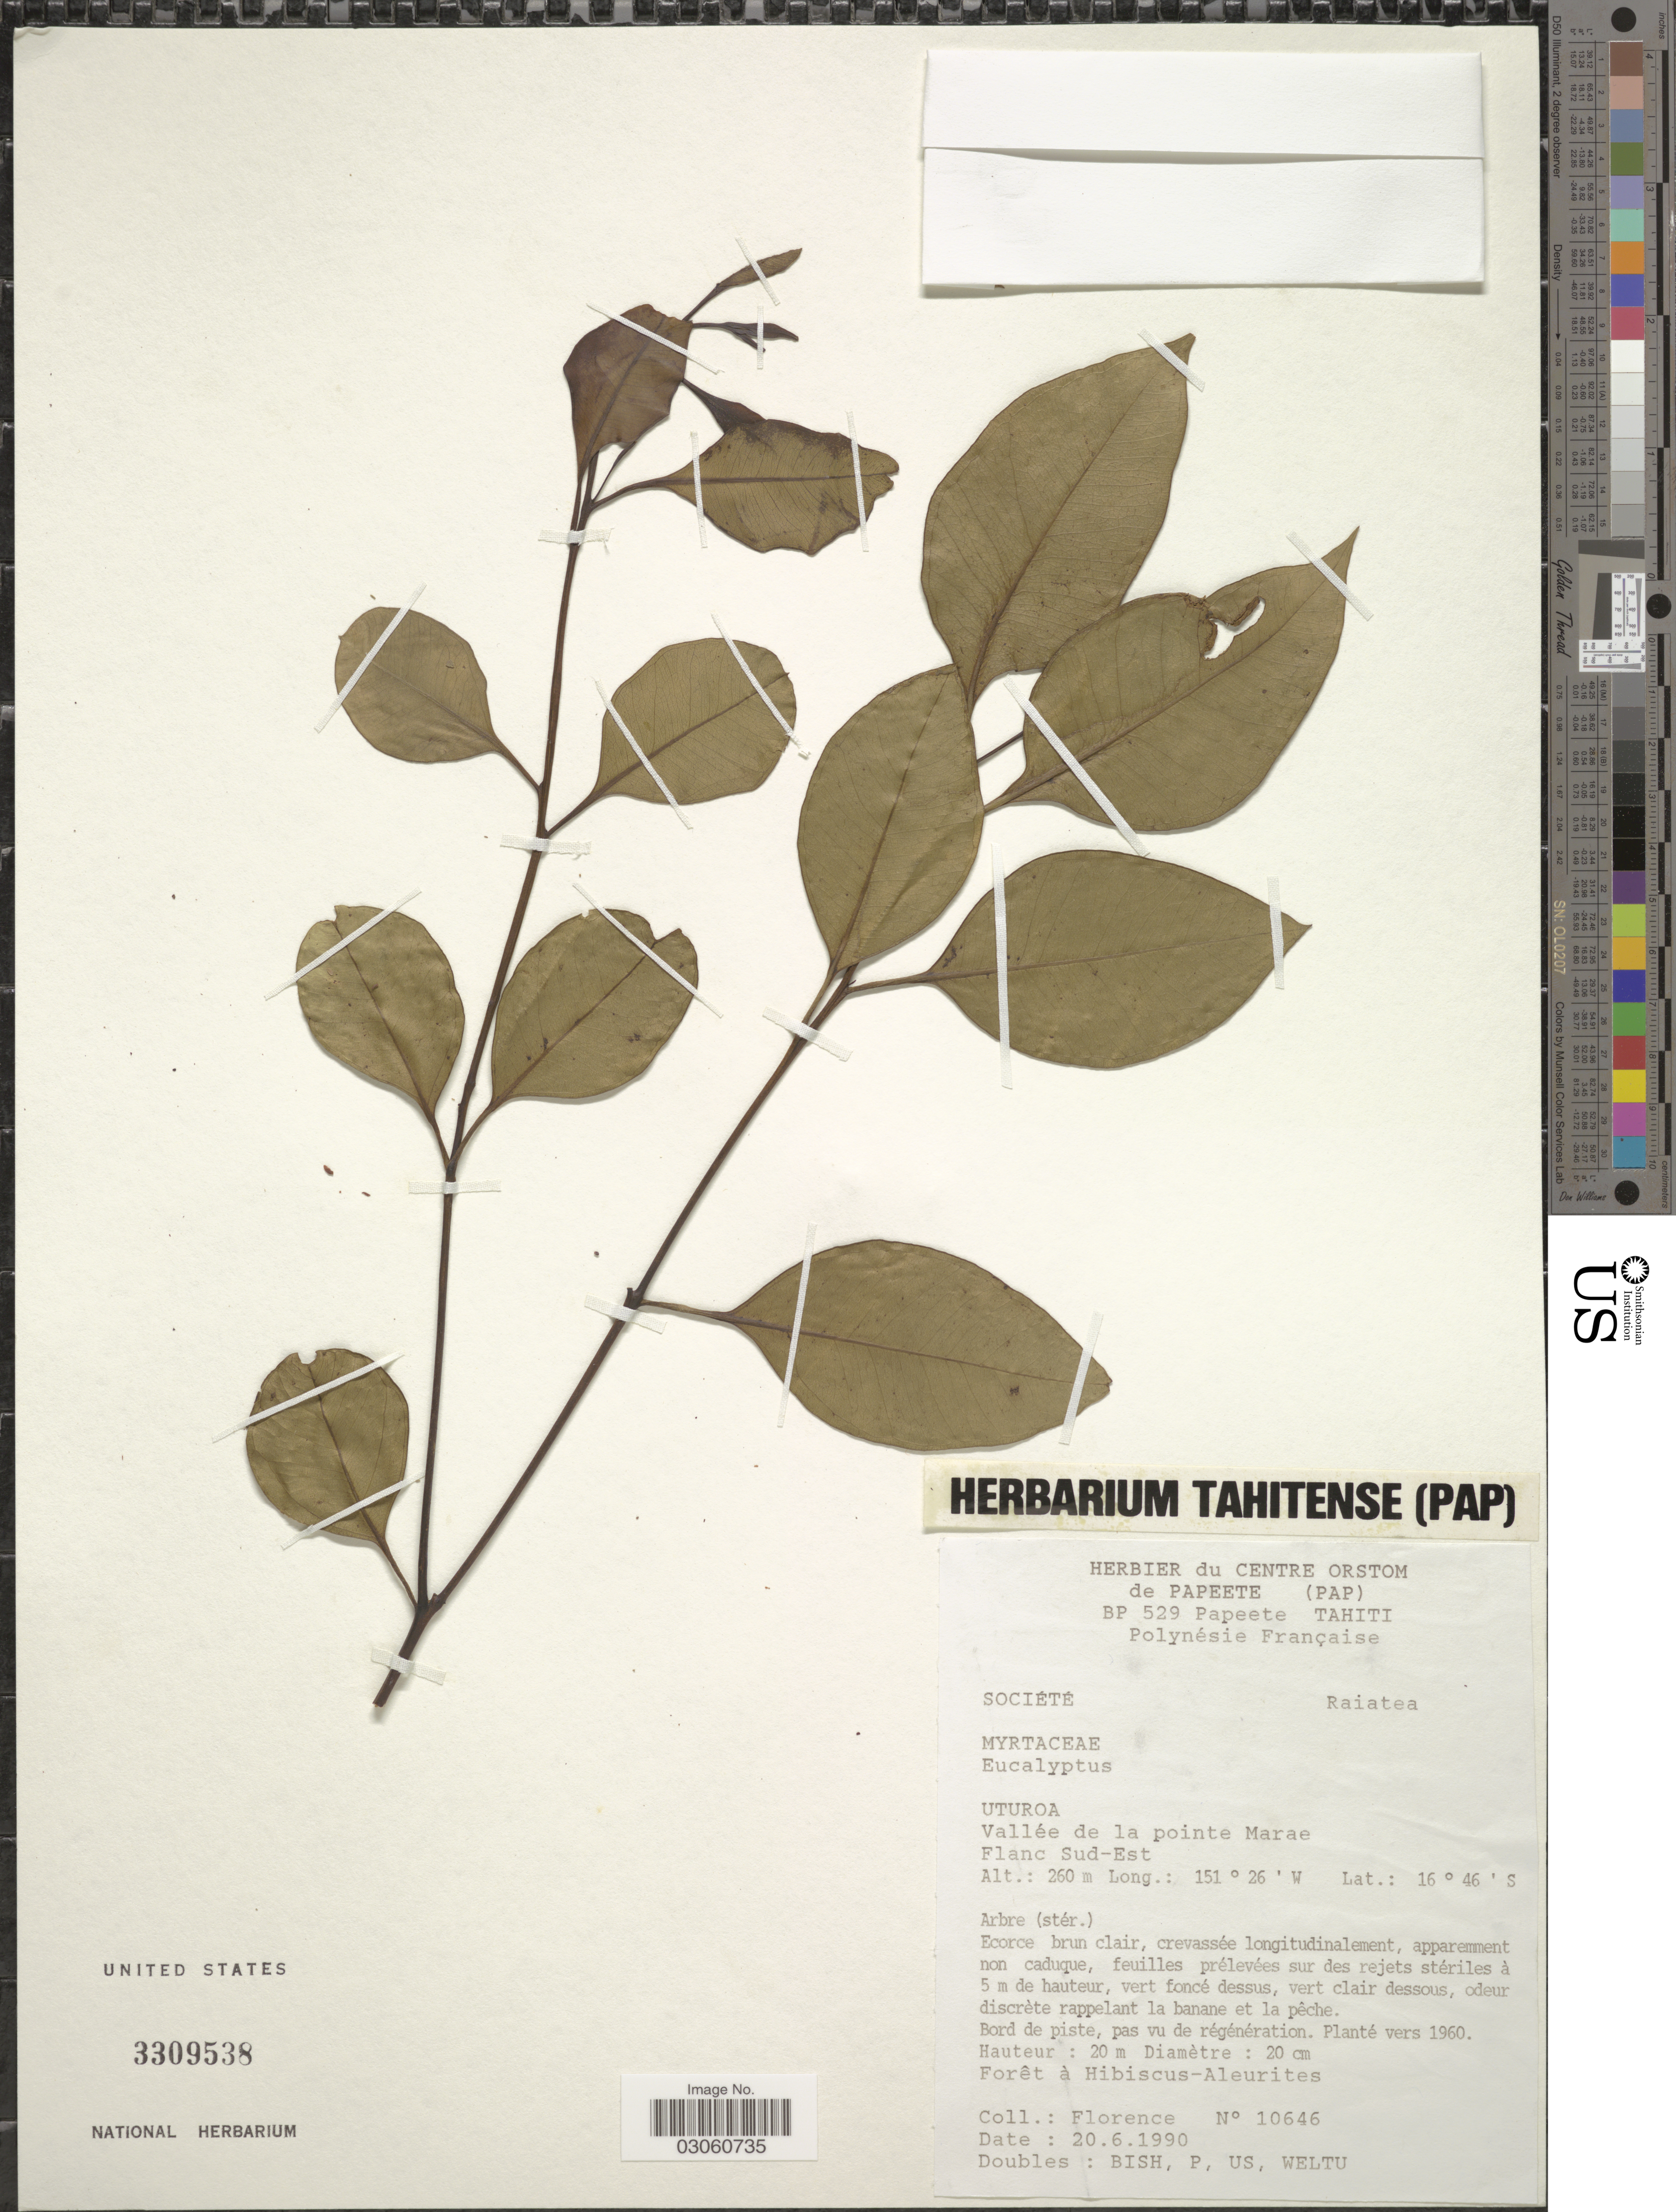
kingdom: Plantae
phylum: Tracheophyta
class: Magnoliopsida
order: Myrtales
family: Myrtaceae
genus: Eucalyptus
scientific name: Eucalyptus sp.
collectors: -. Florence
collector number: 10646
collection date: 1990-06-20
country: French Polynesia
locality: Société, Raiatea. Uturoa. Vallée de la pointe Marae. Flanc Sud-Est.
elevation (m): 260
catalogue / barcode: US 3309538